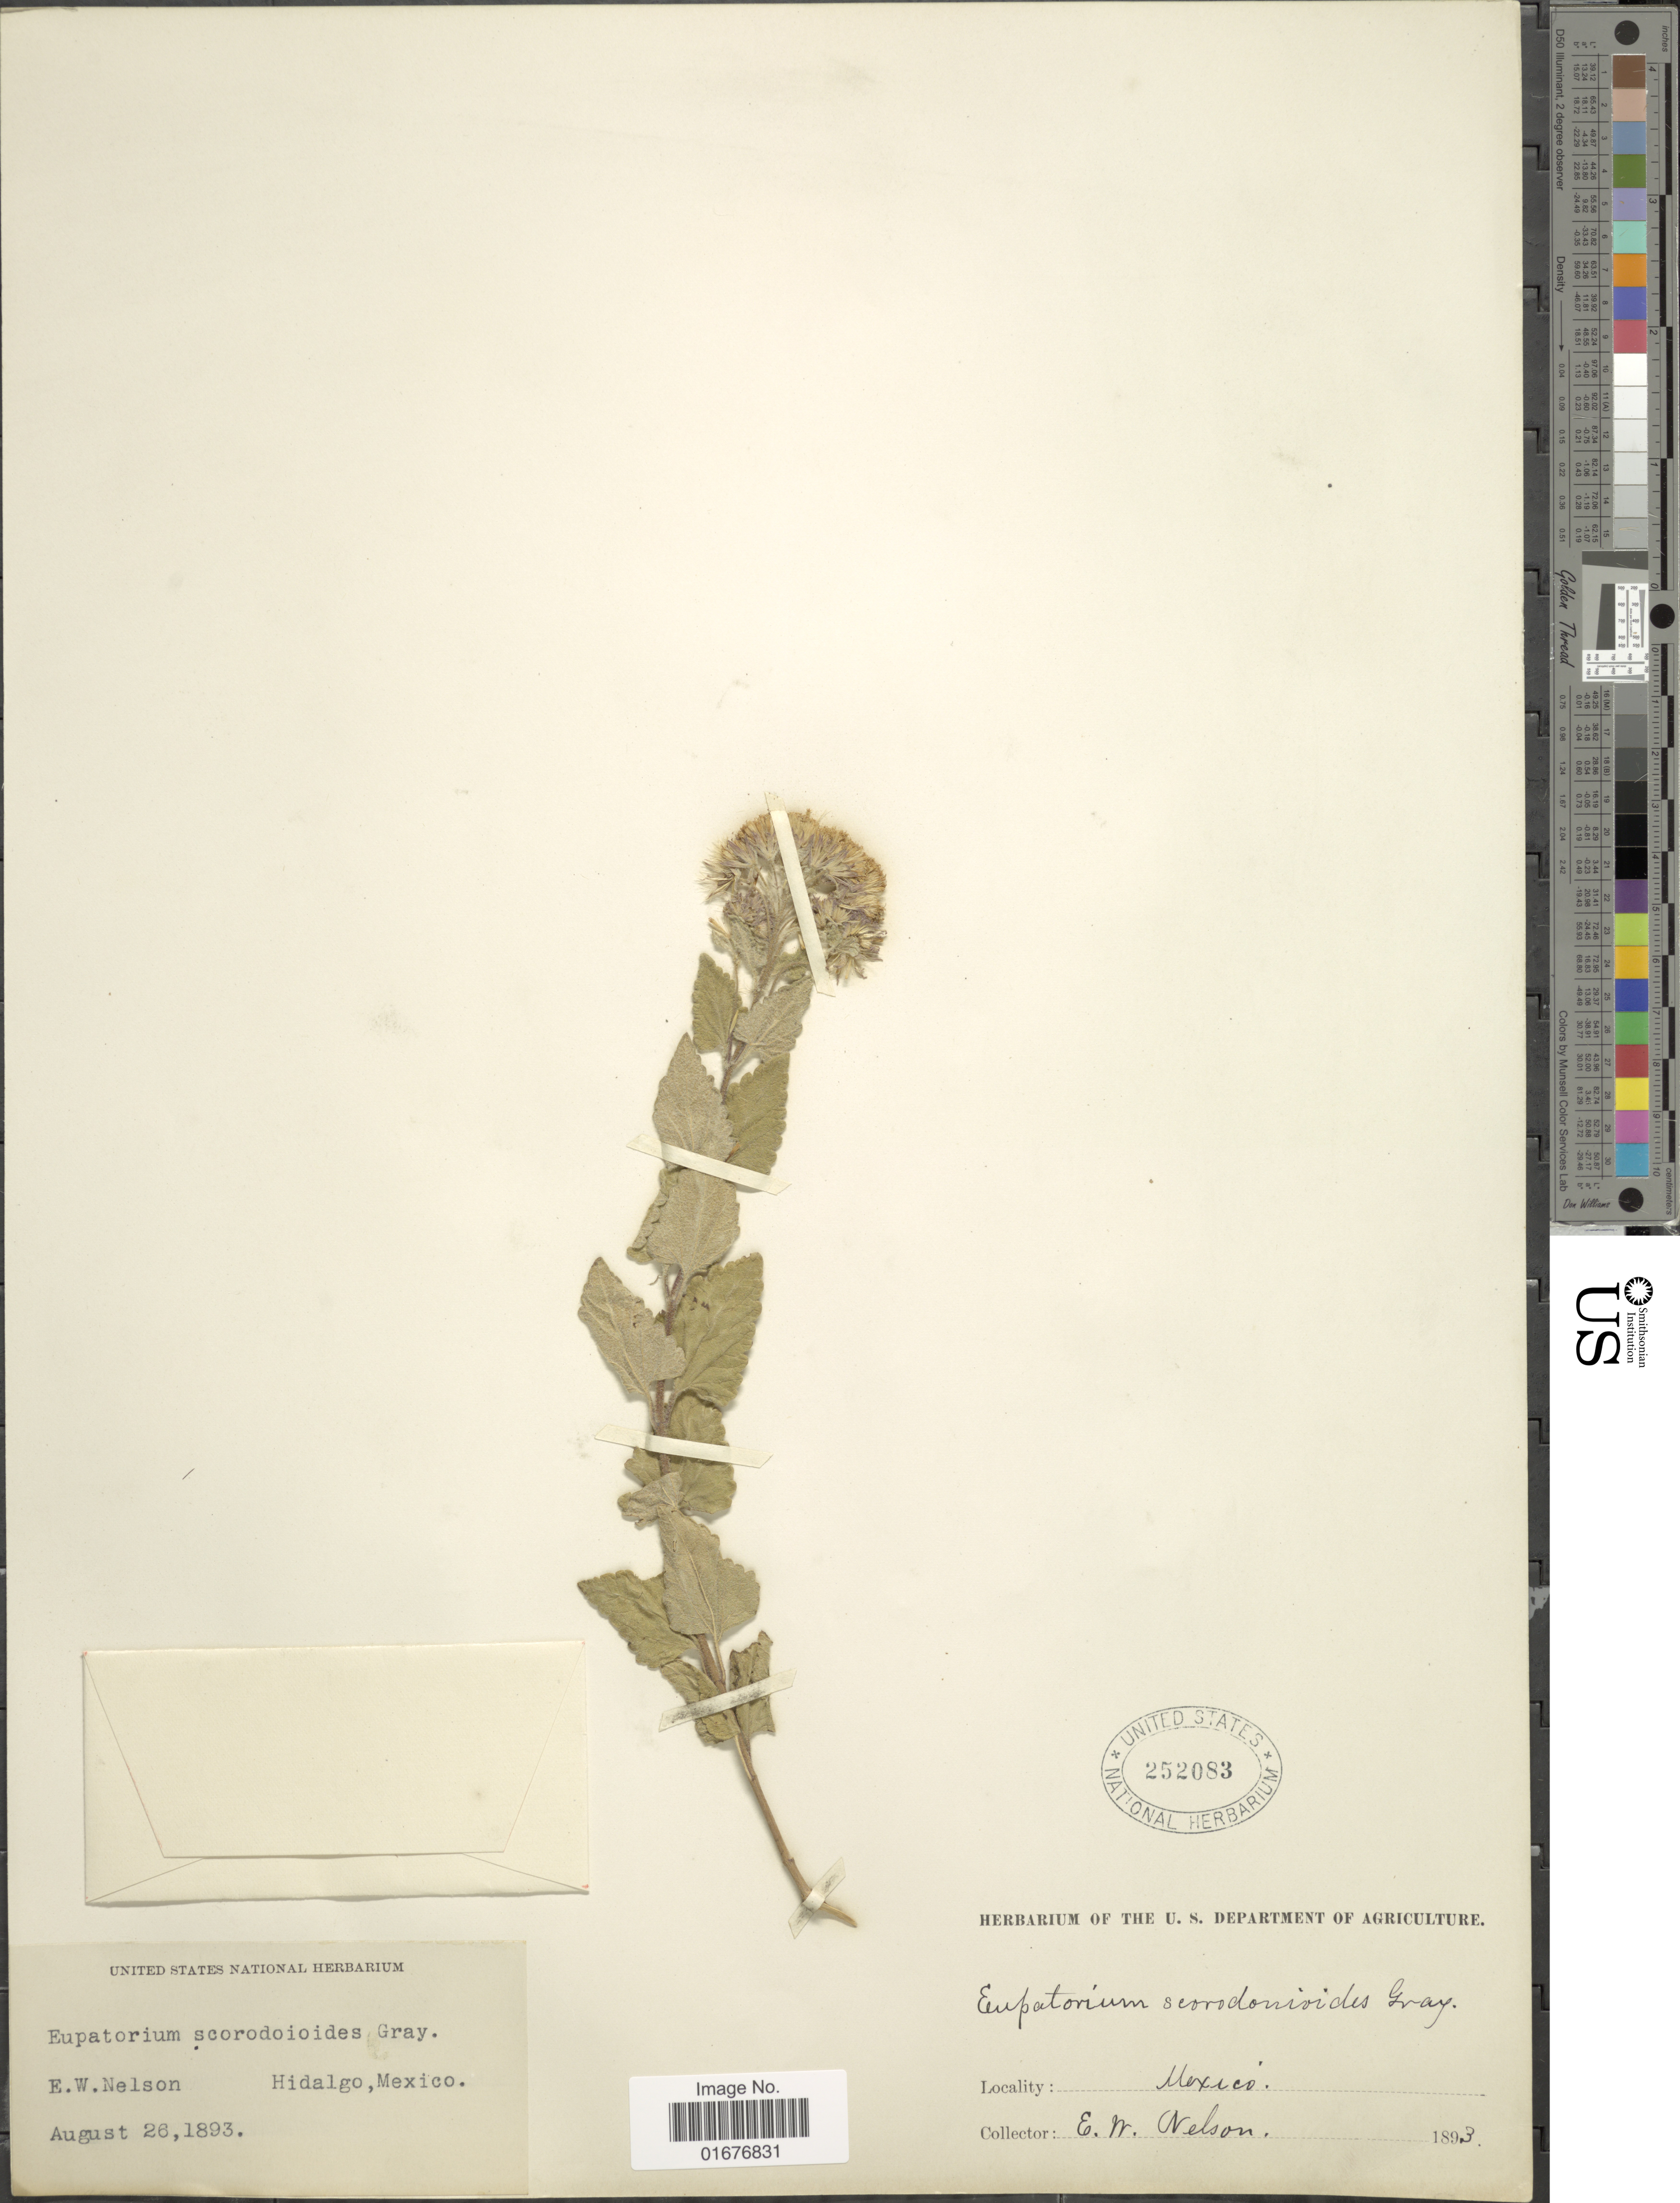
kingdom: Plantae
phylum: Tracheophyta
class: Magnoliopsida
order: Asterales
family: Asteraceae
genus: Ageratina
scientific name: Ageratina scorodonioides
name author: (A. Gray) R.M. King & H. Rob.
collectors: E. W. Nelson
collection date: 1893-08-26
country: Mexico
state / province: Hidalgo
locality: Hidalgo, Mexico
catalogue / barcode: US 252083